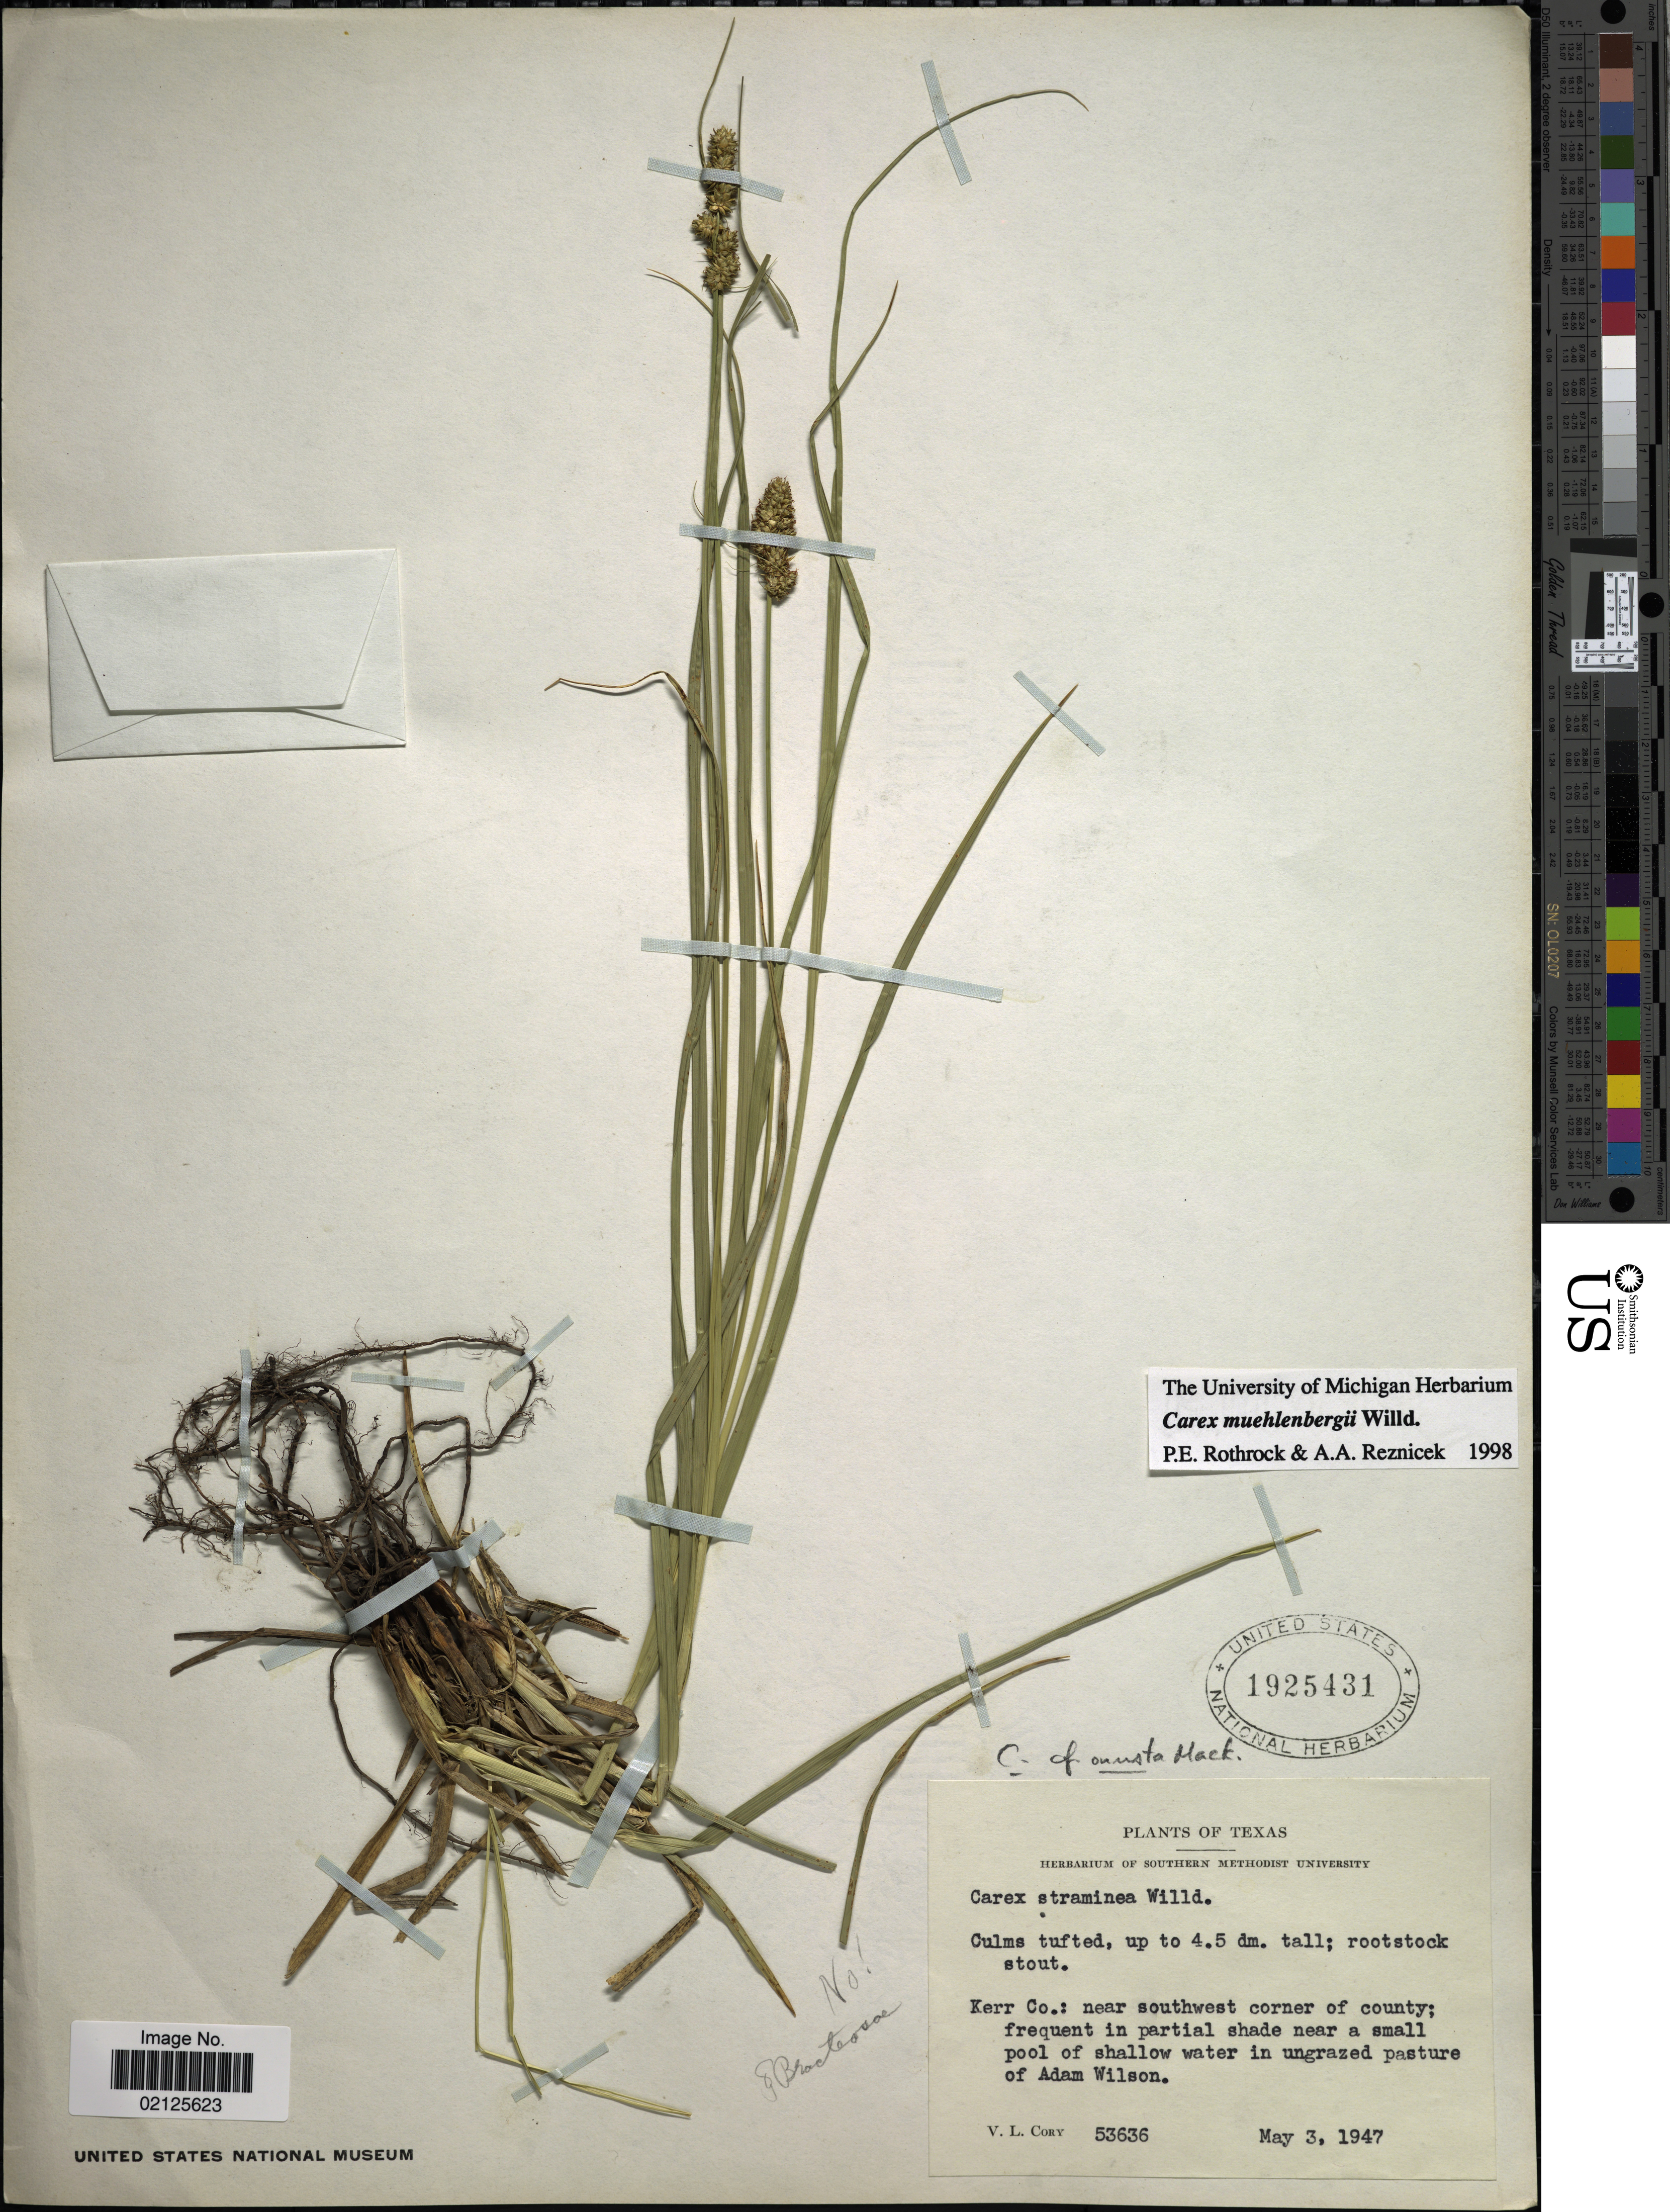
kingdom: Plantae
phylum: Tracheophyta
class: Liliopsida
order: Poales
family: Cyperaceae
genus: Carex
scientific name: Carex muehlenbergii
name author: Willd.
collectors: V. Cory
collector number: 53636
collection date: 1947-05-03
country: United States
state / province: Texas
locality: Kerr Co.: near southwest corner of county; frequent in partial shade near a small pool of shallow water in ungrazed pasture of Adam Wilson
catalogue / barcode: US 1925431